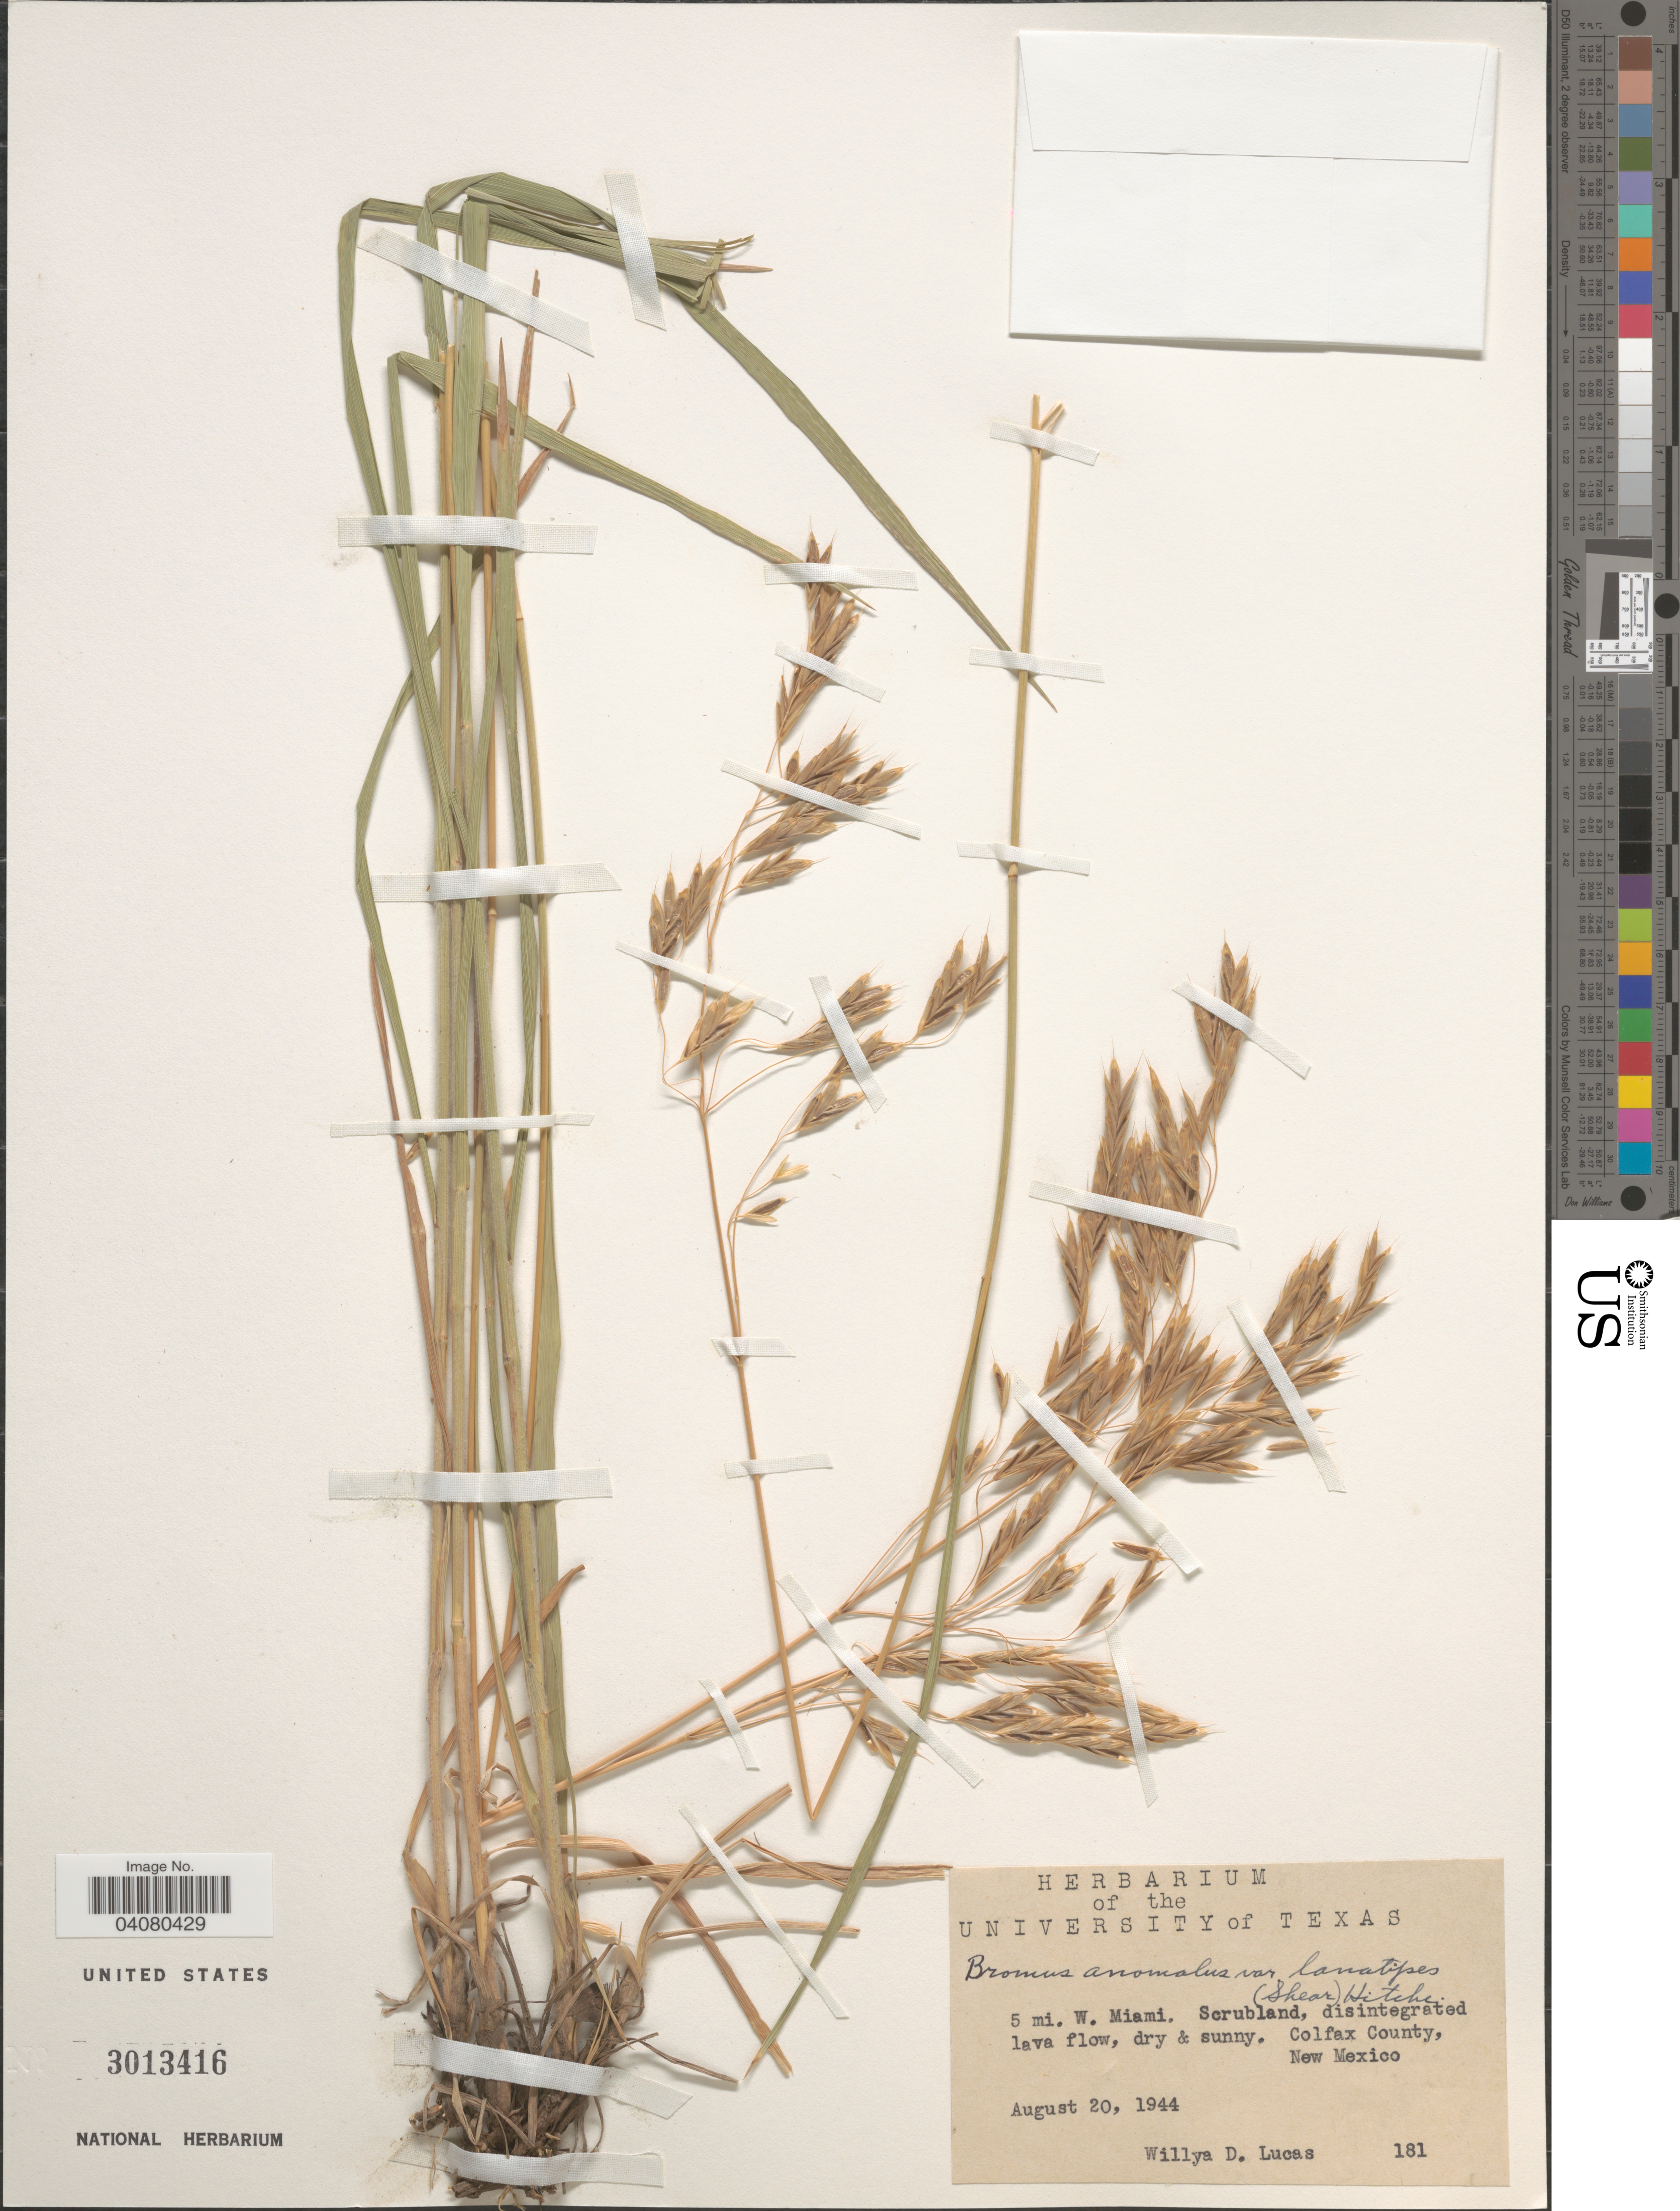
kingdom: Plantae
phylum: Tracheophyta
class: Liliopsida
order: Poales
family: Poaceae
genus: Bromus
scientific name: Bromus anomalus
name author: Rupr. ex E. Fourn.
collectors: W. Lucas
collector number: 181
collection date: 1944-08-20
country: United States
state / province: New Mexico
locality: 5 mi. W. Miami. Colfax County.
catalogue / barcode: US 3013416